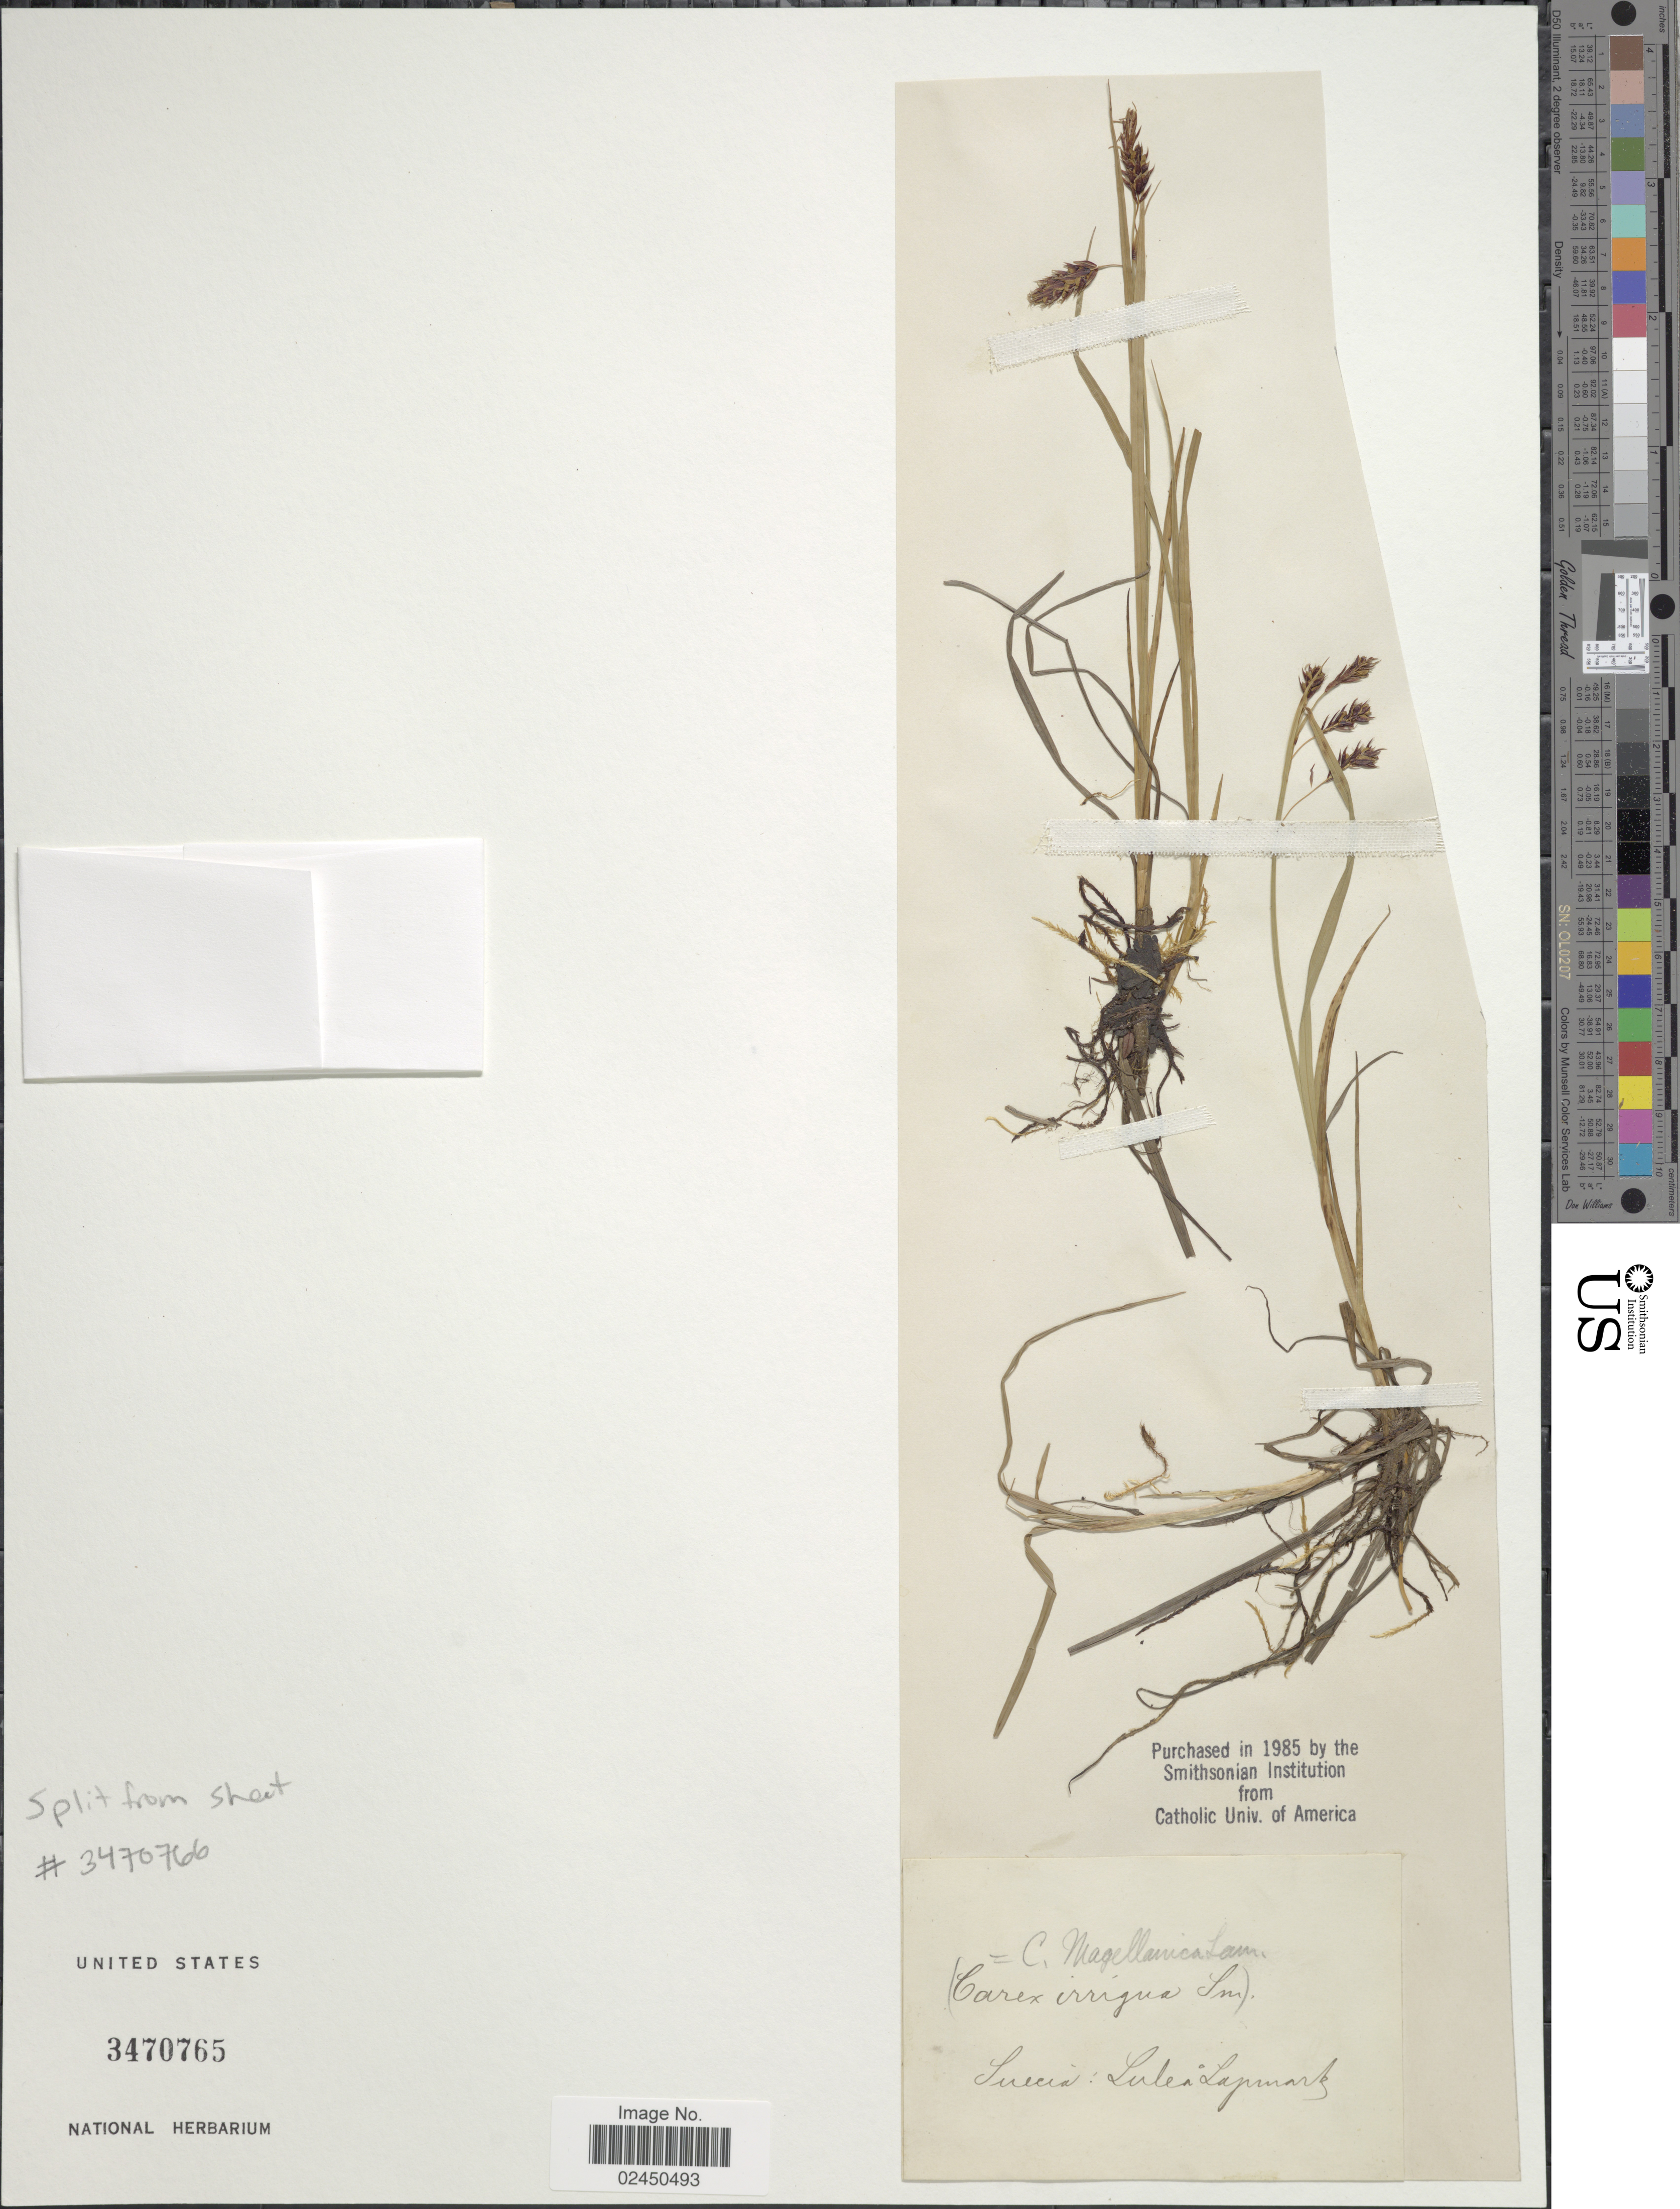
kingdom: Plantae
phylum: Tracheophyta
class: Liliopsida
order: Poales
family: Cyperaceae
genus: Carex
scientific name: Carex magellanica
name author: Lam.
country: Sweden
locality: Suecia: Luleå Lapmark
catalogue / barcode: US 3470765